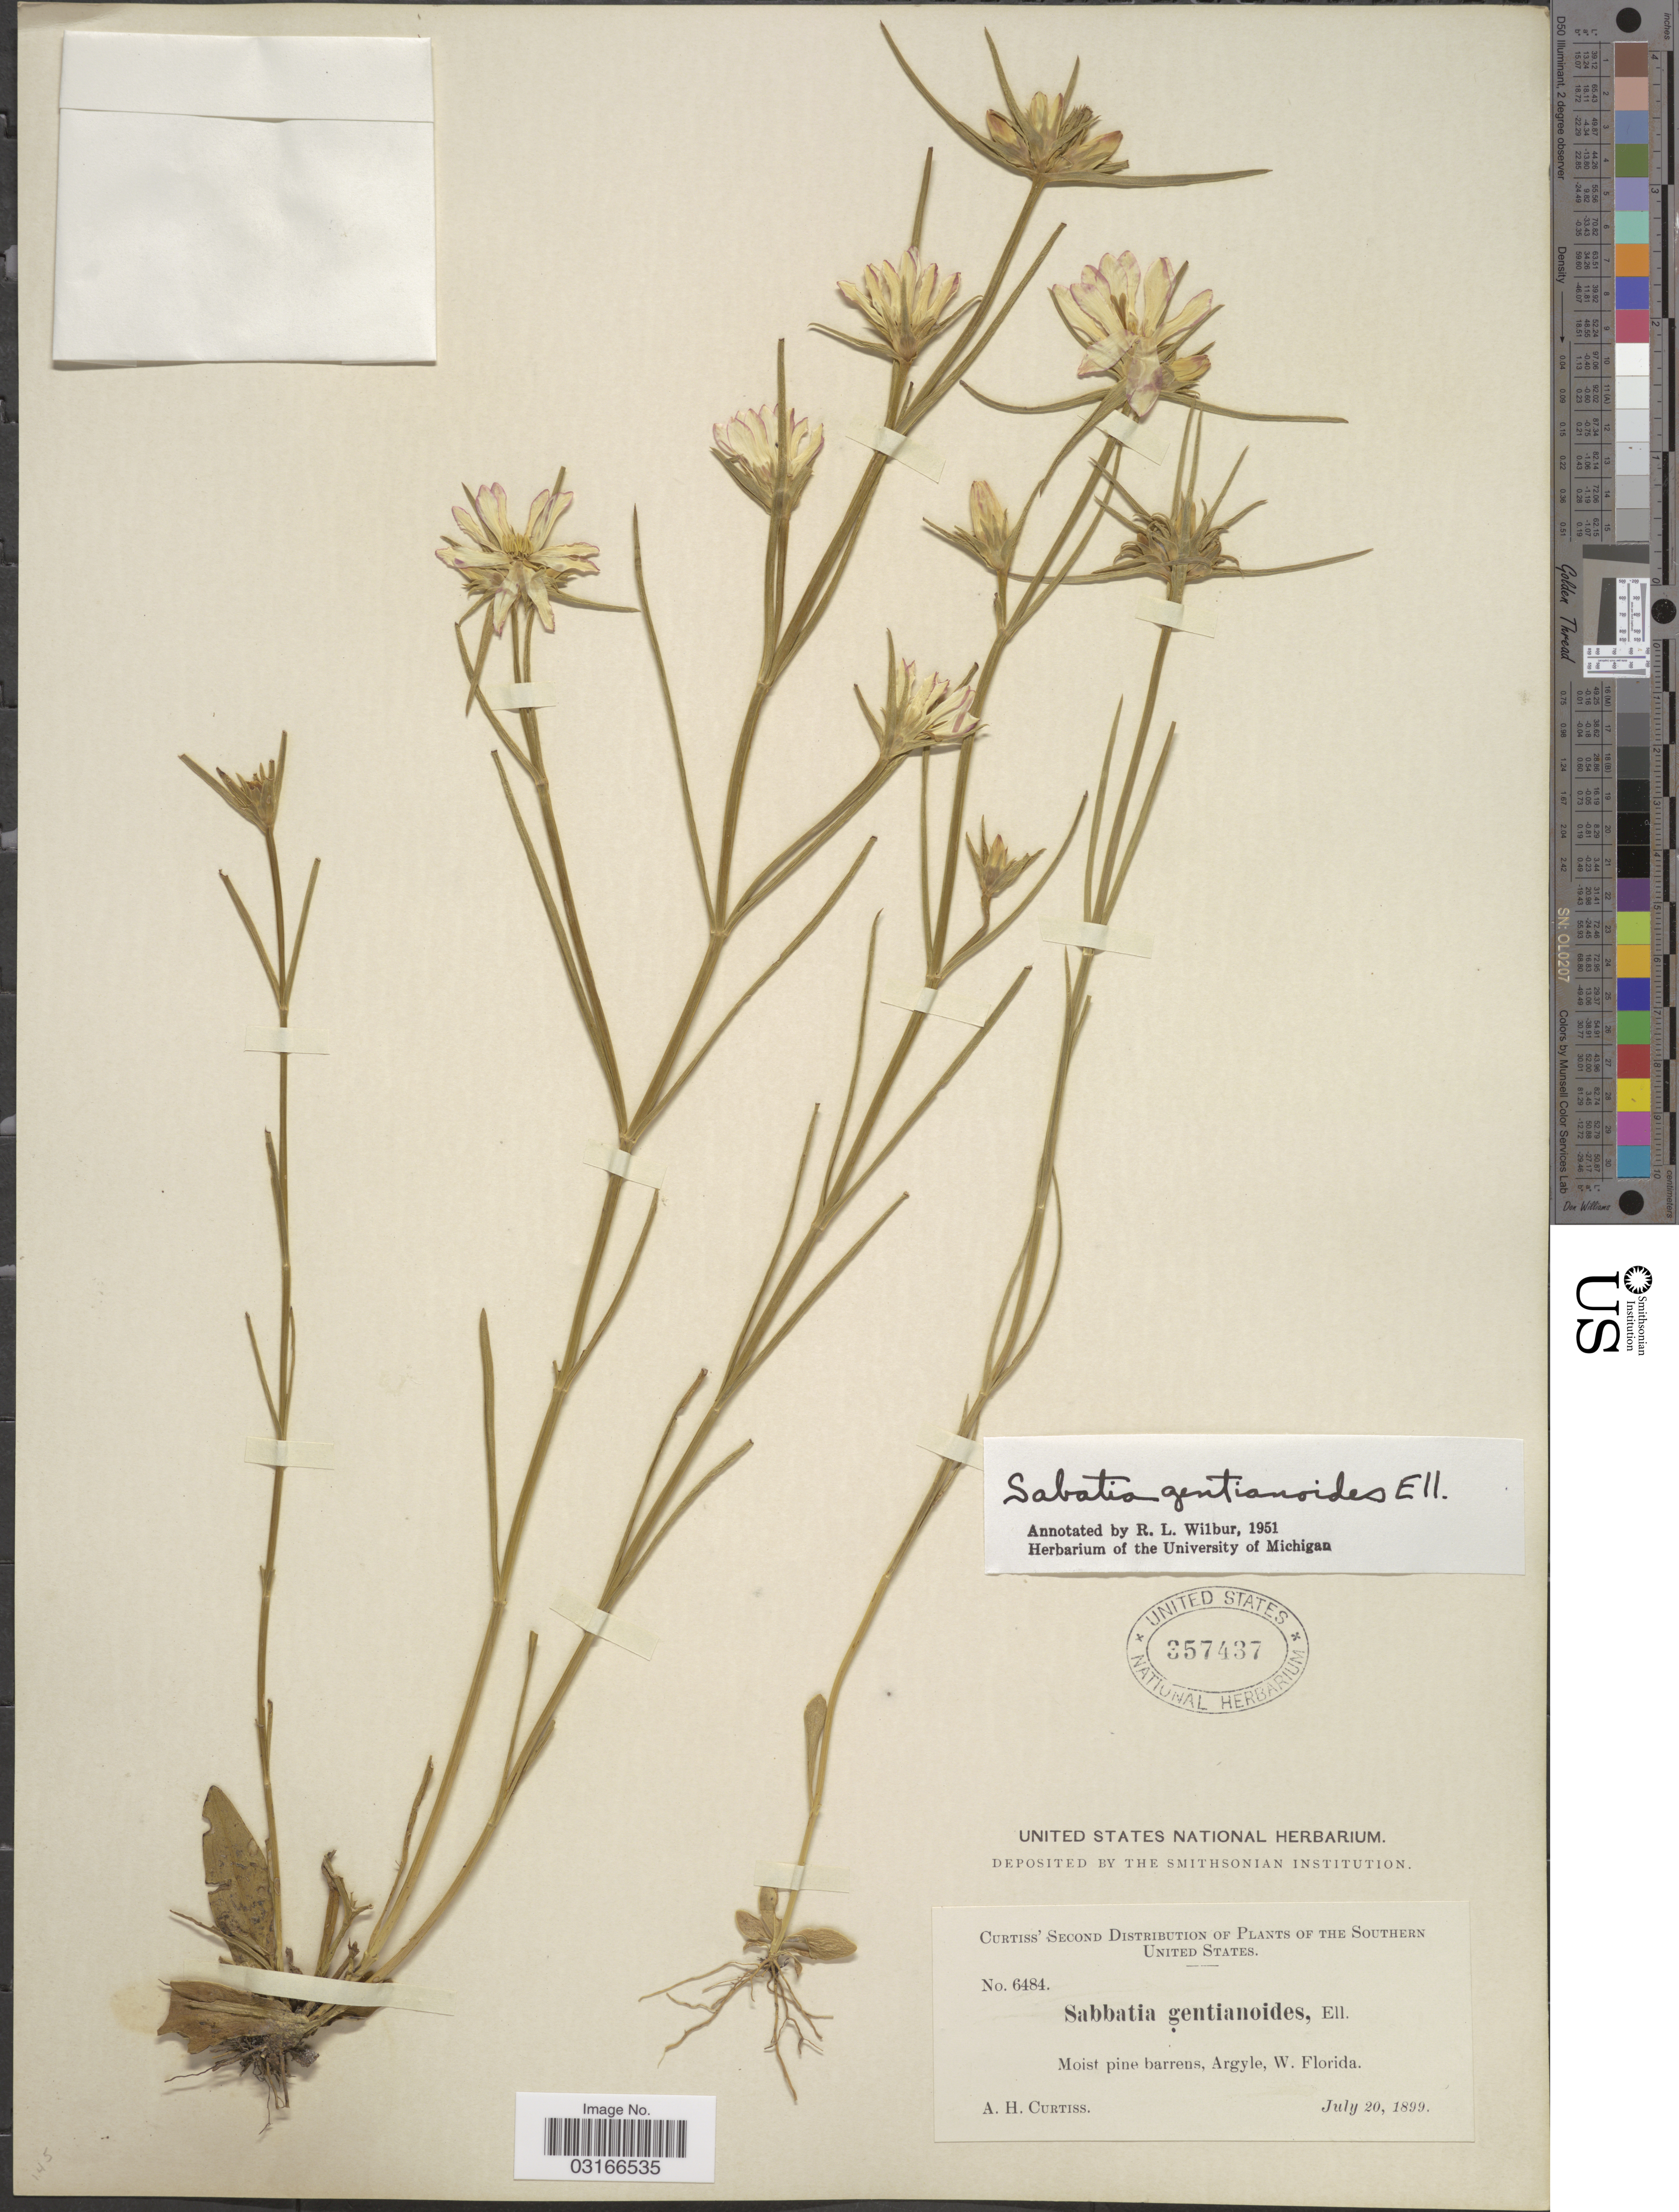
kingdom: Plantae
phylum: Tracheophyta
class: Magnoliopsida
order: Gentianales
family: Gentianaceae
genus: Sabatia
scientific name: Sabatia gentianoides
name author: Elliott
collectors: A. H. Curtiss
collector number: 6484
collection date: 1899-07-20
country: United States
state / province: Florida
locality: The Southern United States, Moist pine barrens, Argyle, W. Florida.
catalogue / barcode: US 357437